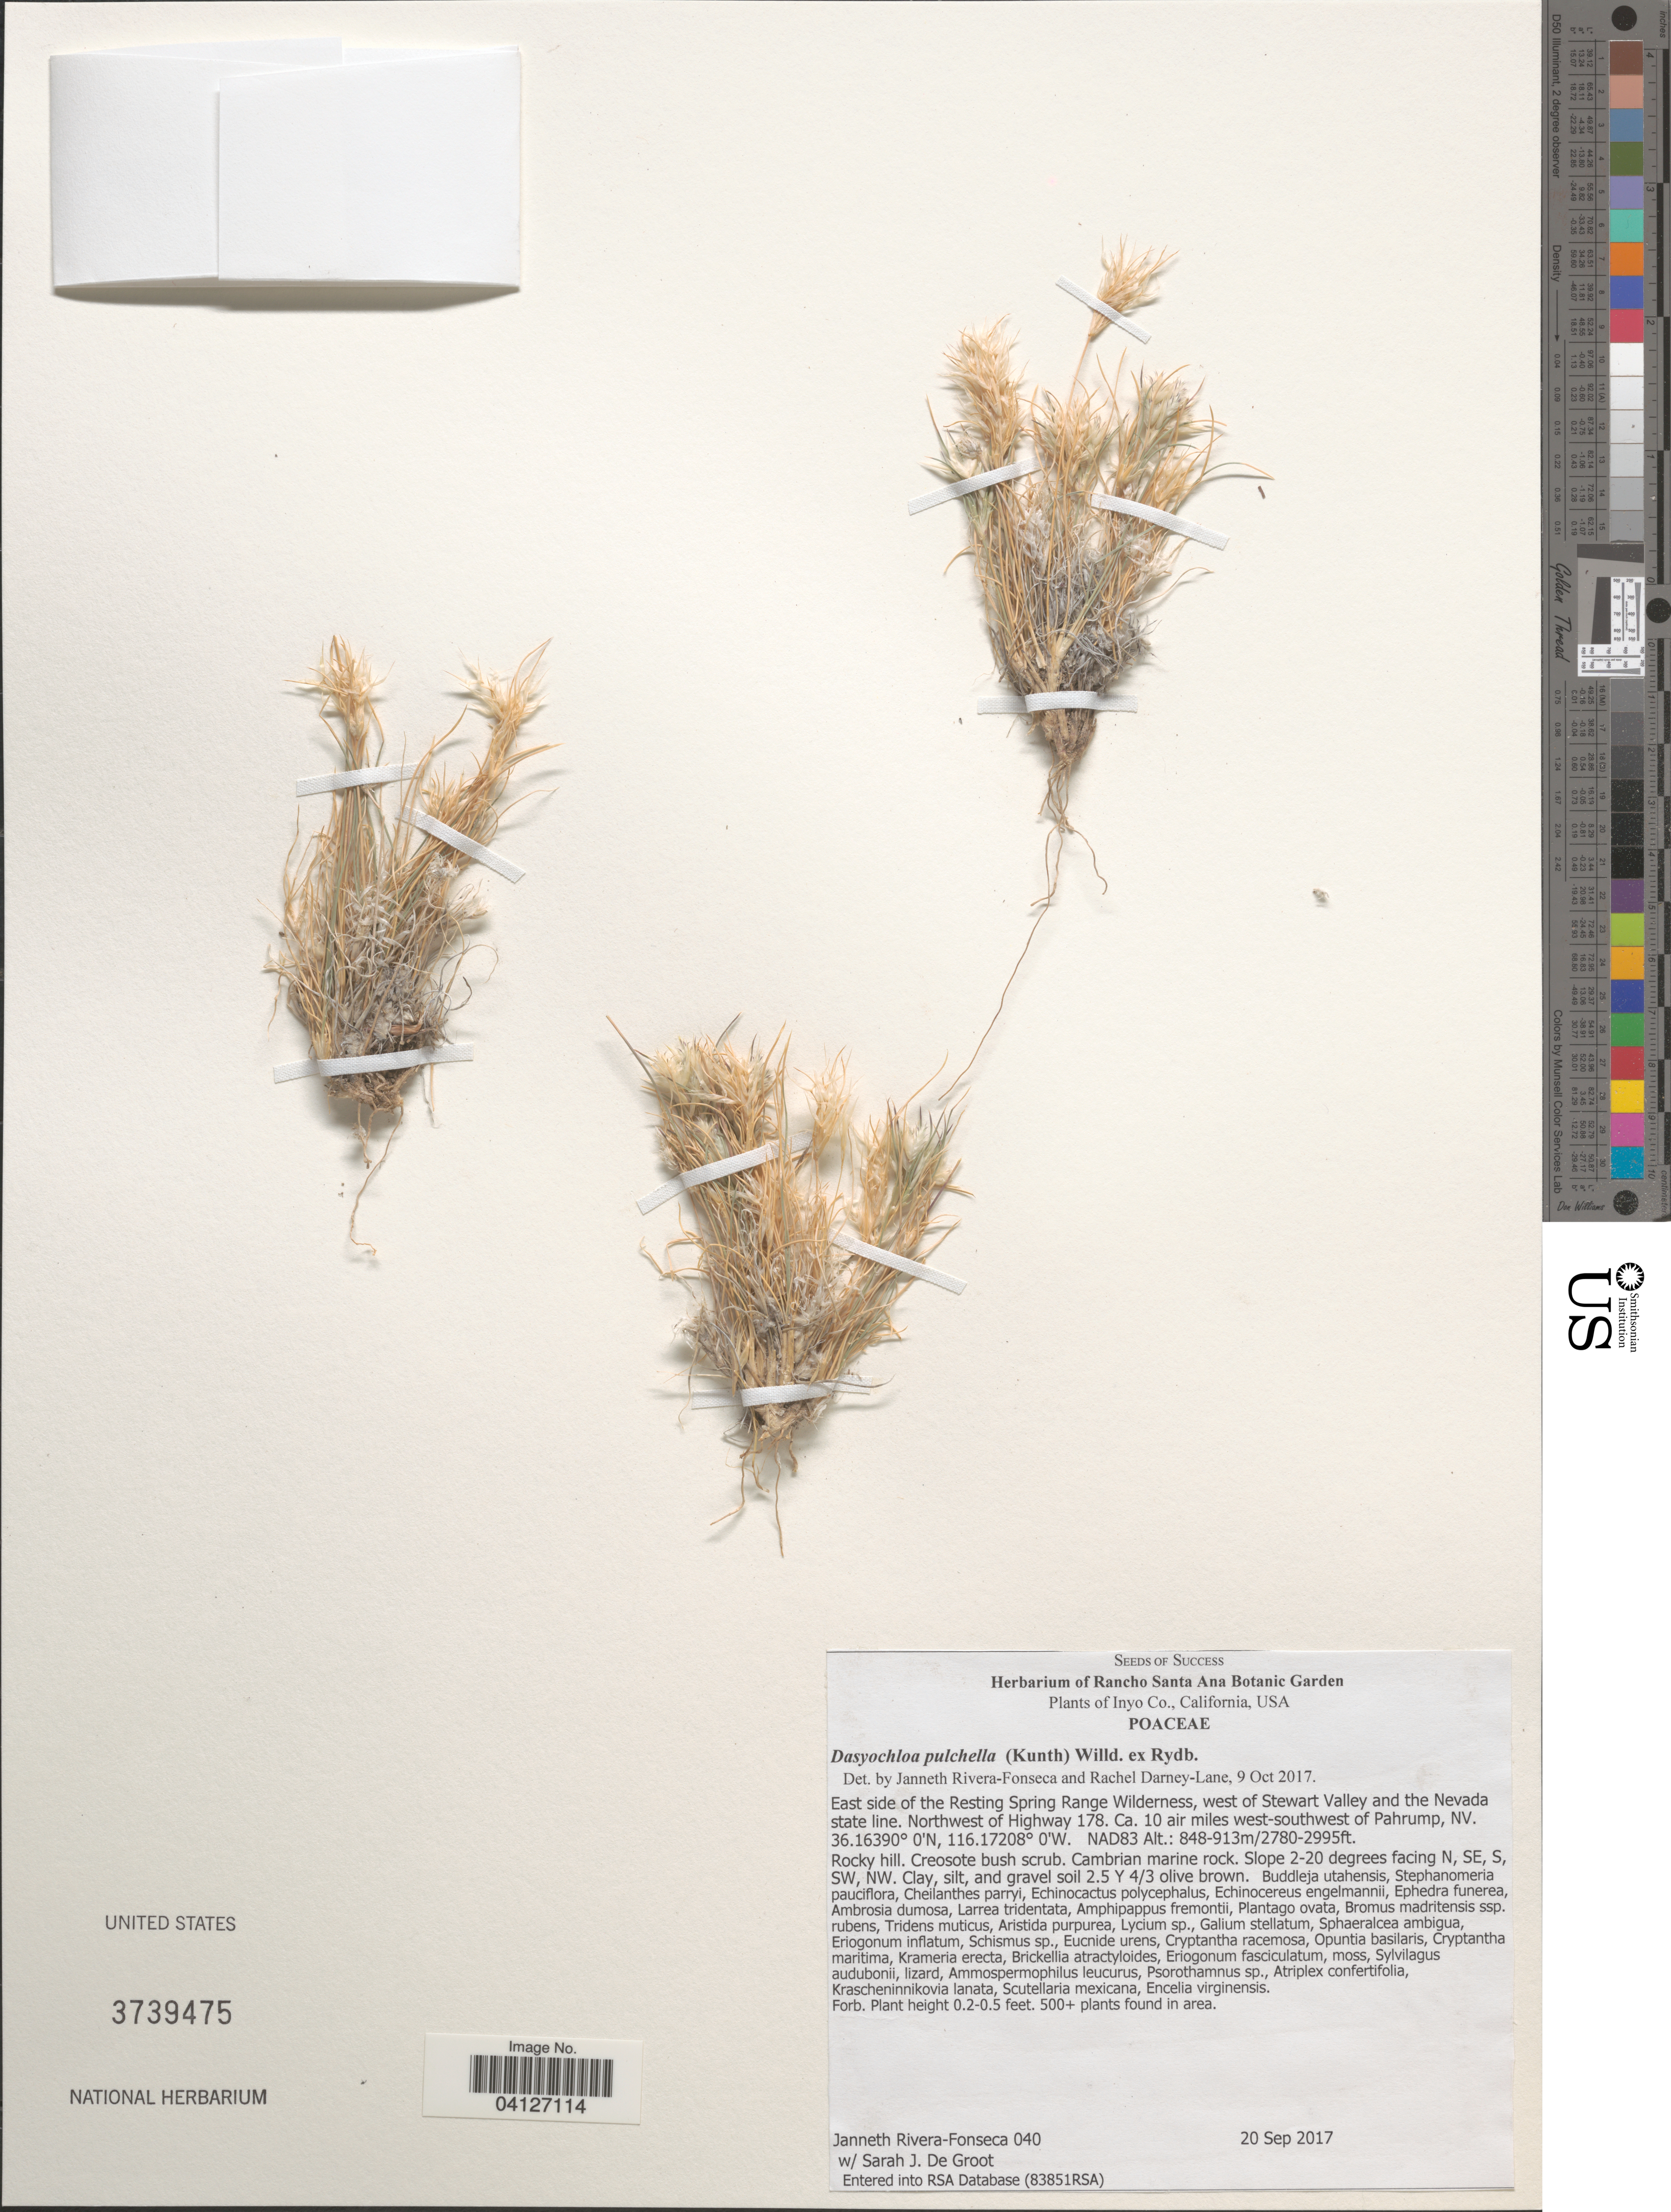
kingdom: Plantae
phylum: Tracheophyta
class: Liliopsida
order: Poales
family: Poaceae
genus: Dasyochloa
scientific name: Dasyochloa pulchella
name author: (Kunth) Willd. ex Rydb.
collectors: J. Rivera-Fonseca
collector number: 040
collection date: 2017-09-20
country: United States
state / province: California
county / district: Inyo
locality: Inyo Co. East side of the Resting Spring Range Wilderness, west of Stewart Valley and the Nevada state line. Northwest of Highway 178. Ca. 10 air miles west-southwest of Pahrump.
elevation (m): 848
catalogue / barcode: US 3739475